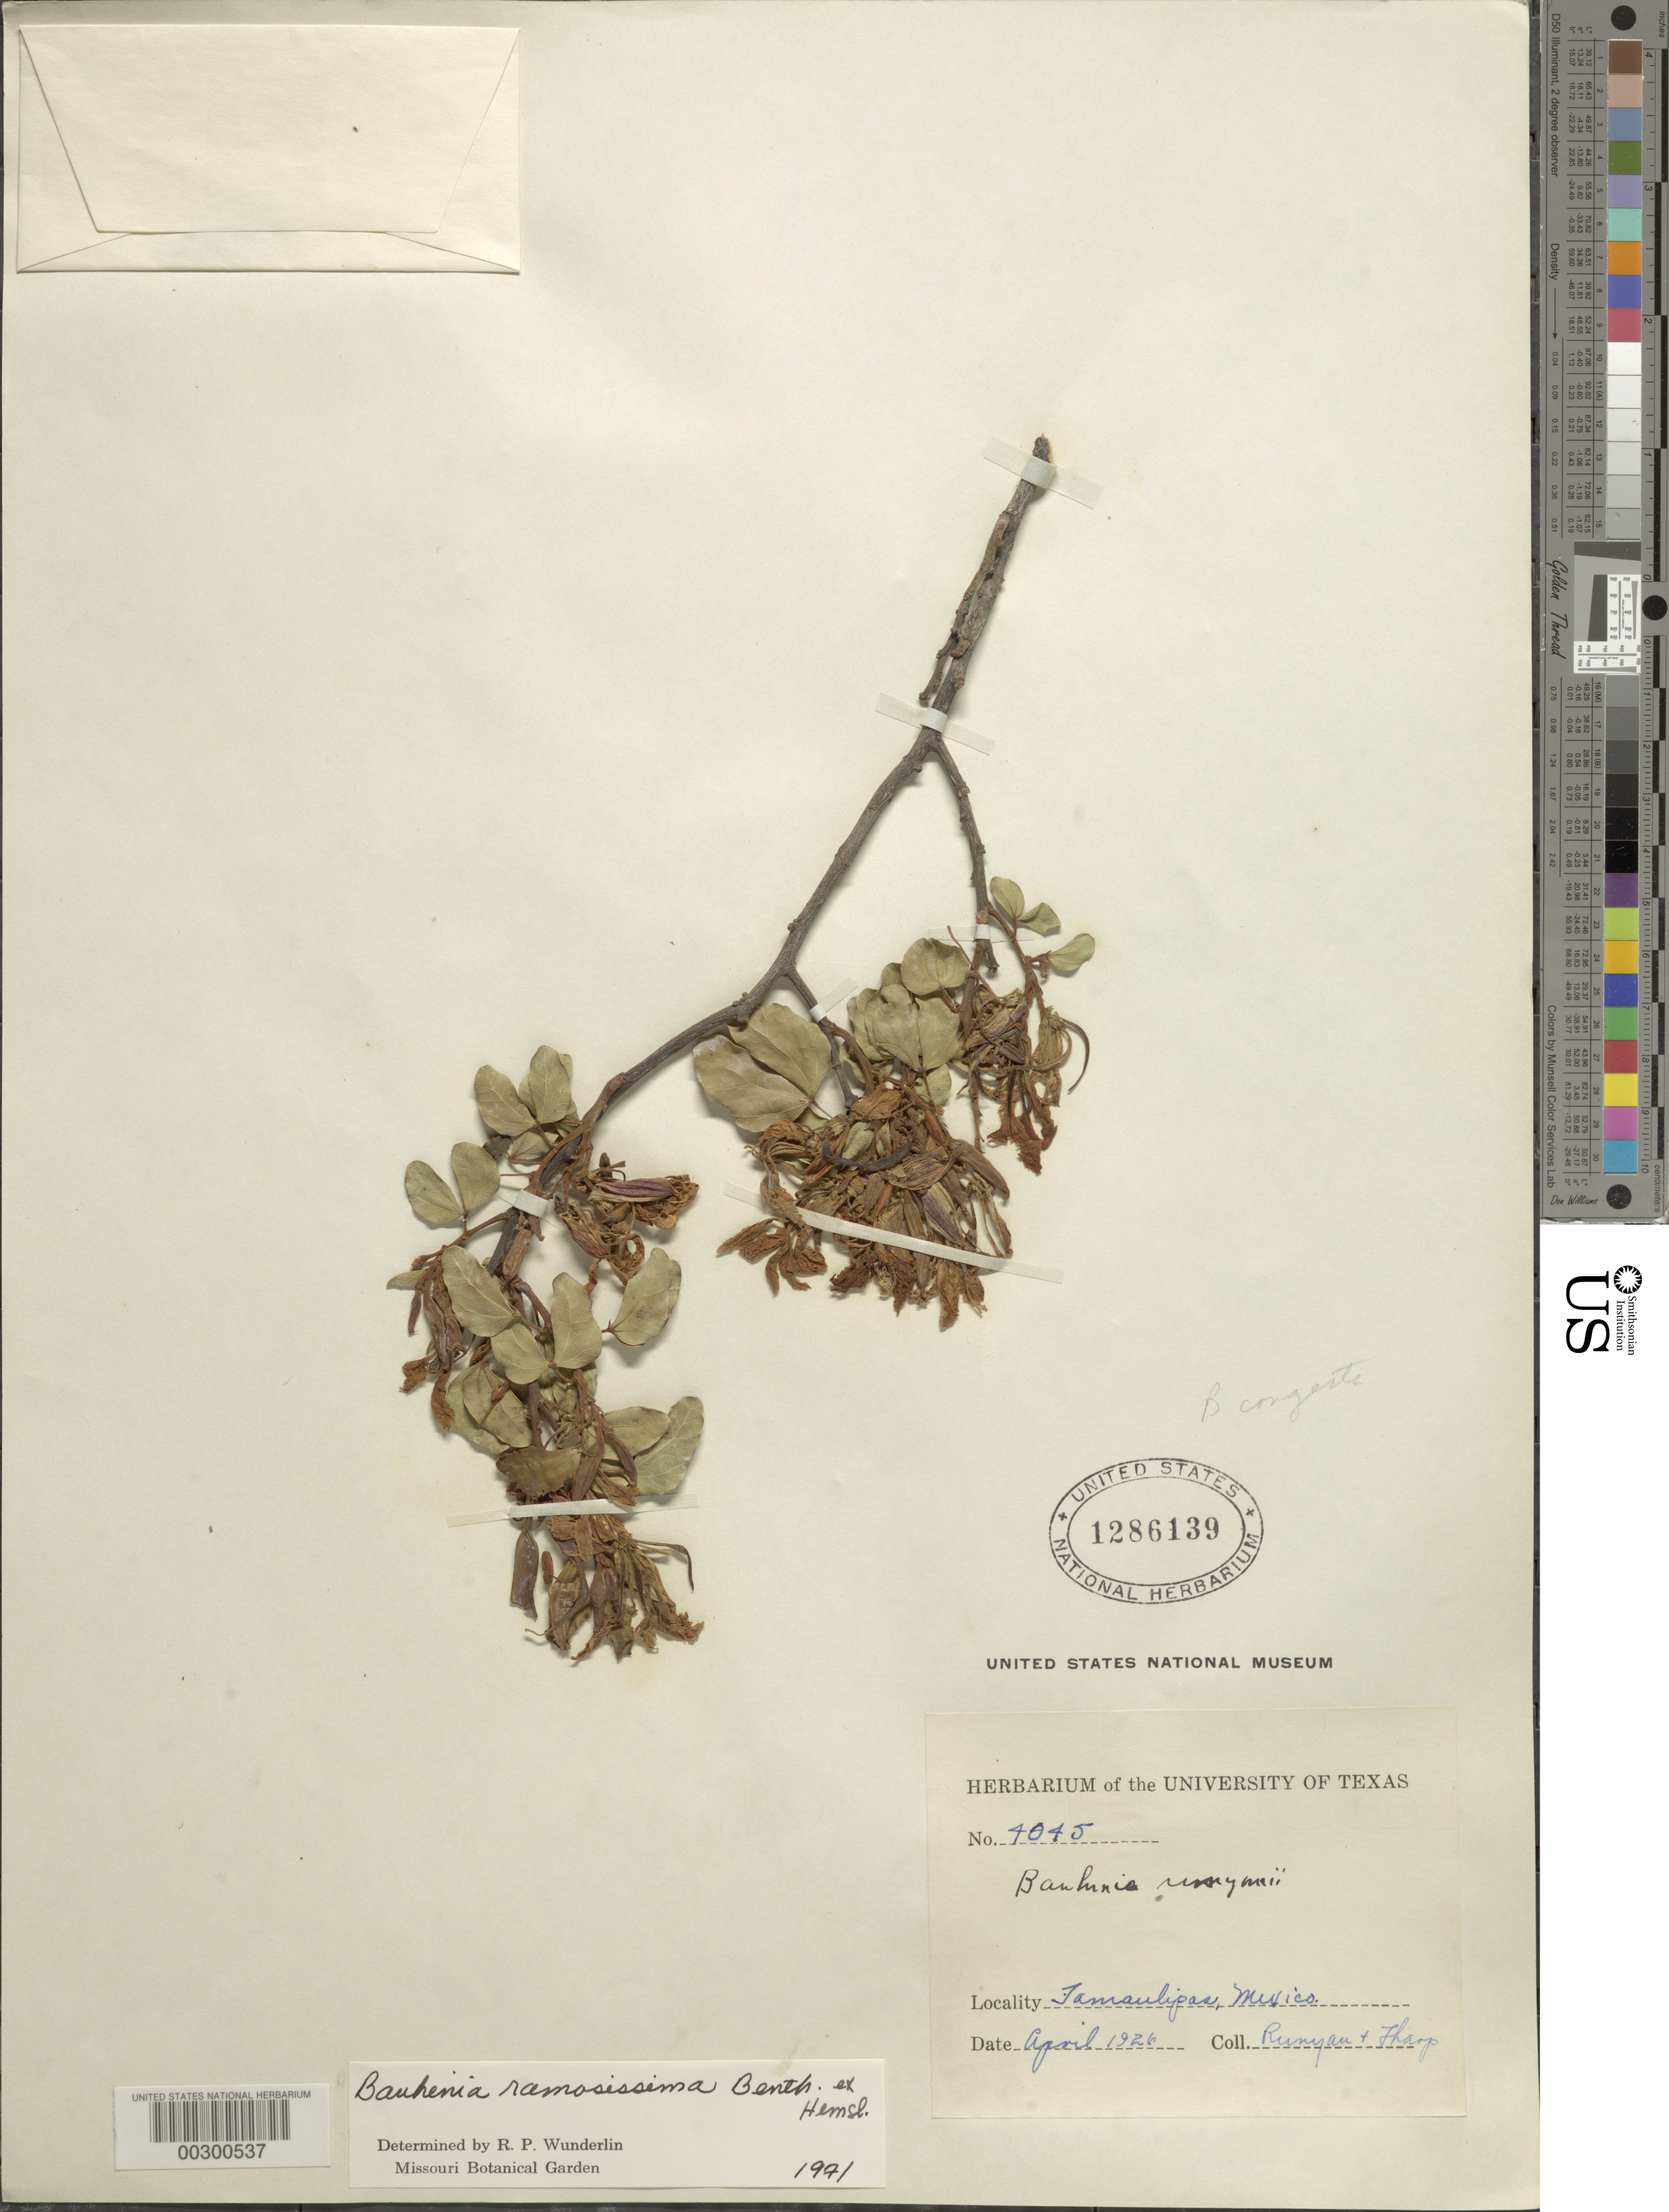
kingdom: Plantae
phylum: Tracheophyta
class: Magnoliopsida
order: Fabales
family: Fabaceae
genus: Bauhinia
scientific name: Bauhinia ramosissima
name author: Benth. ex Hemsl.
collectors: R. Runyon & B. C. Tharp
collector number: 4045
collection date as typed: Apr 1926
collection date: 1926-04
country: Mexico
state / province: Tamaulipas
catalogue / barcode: US 1286139